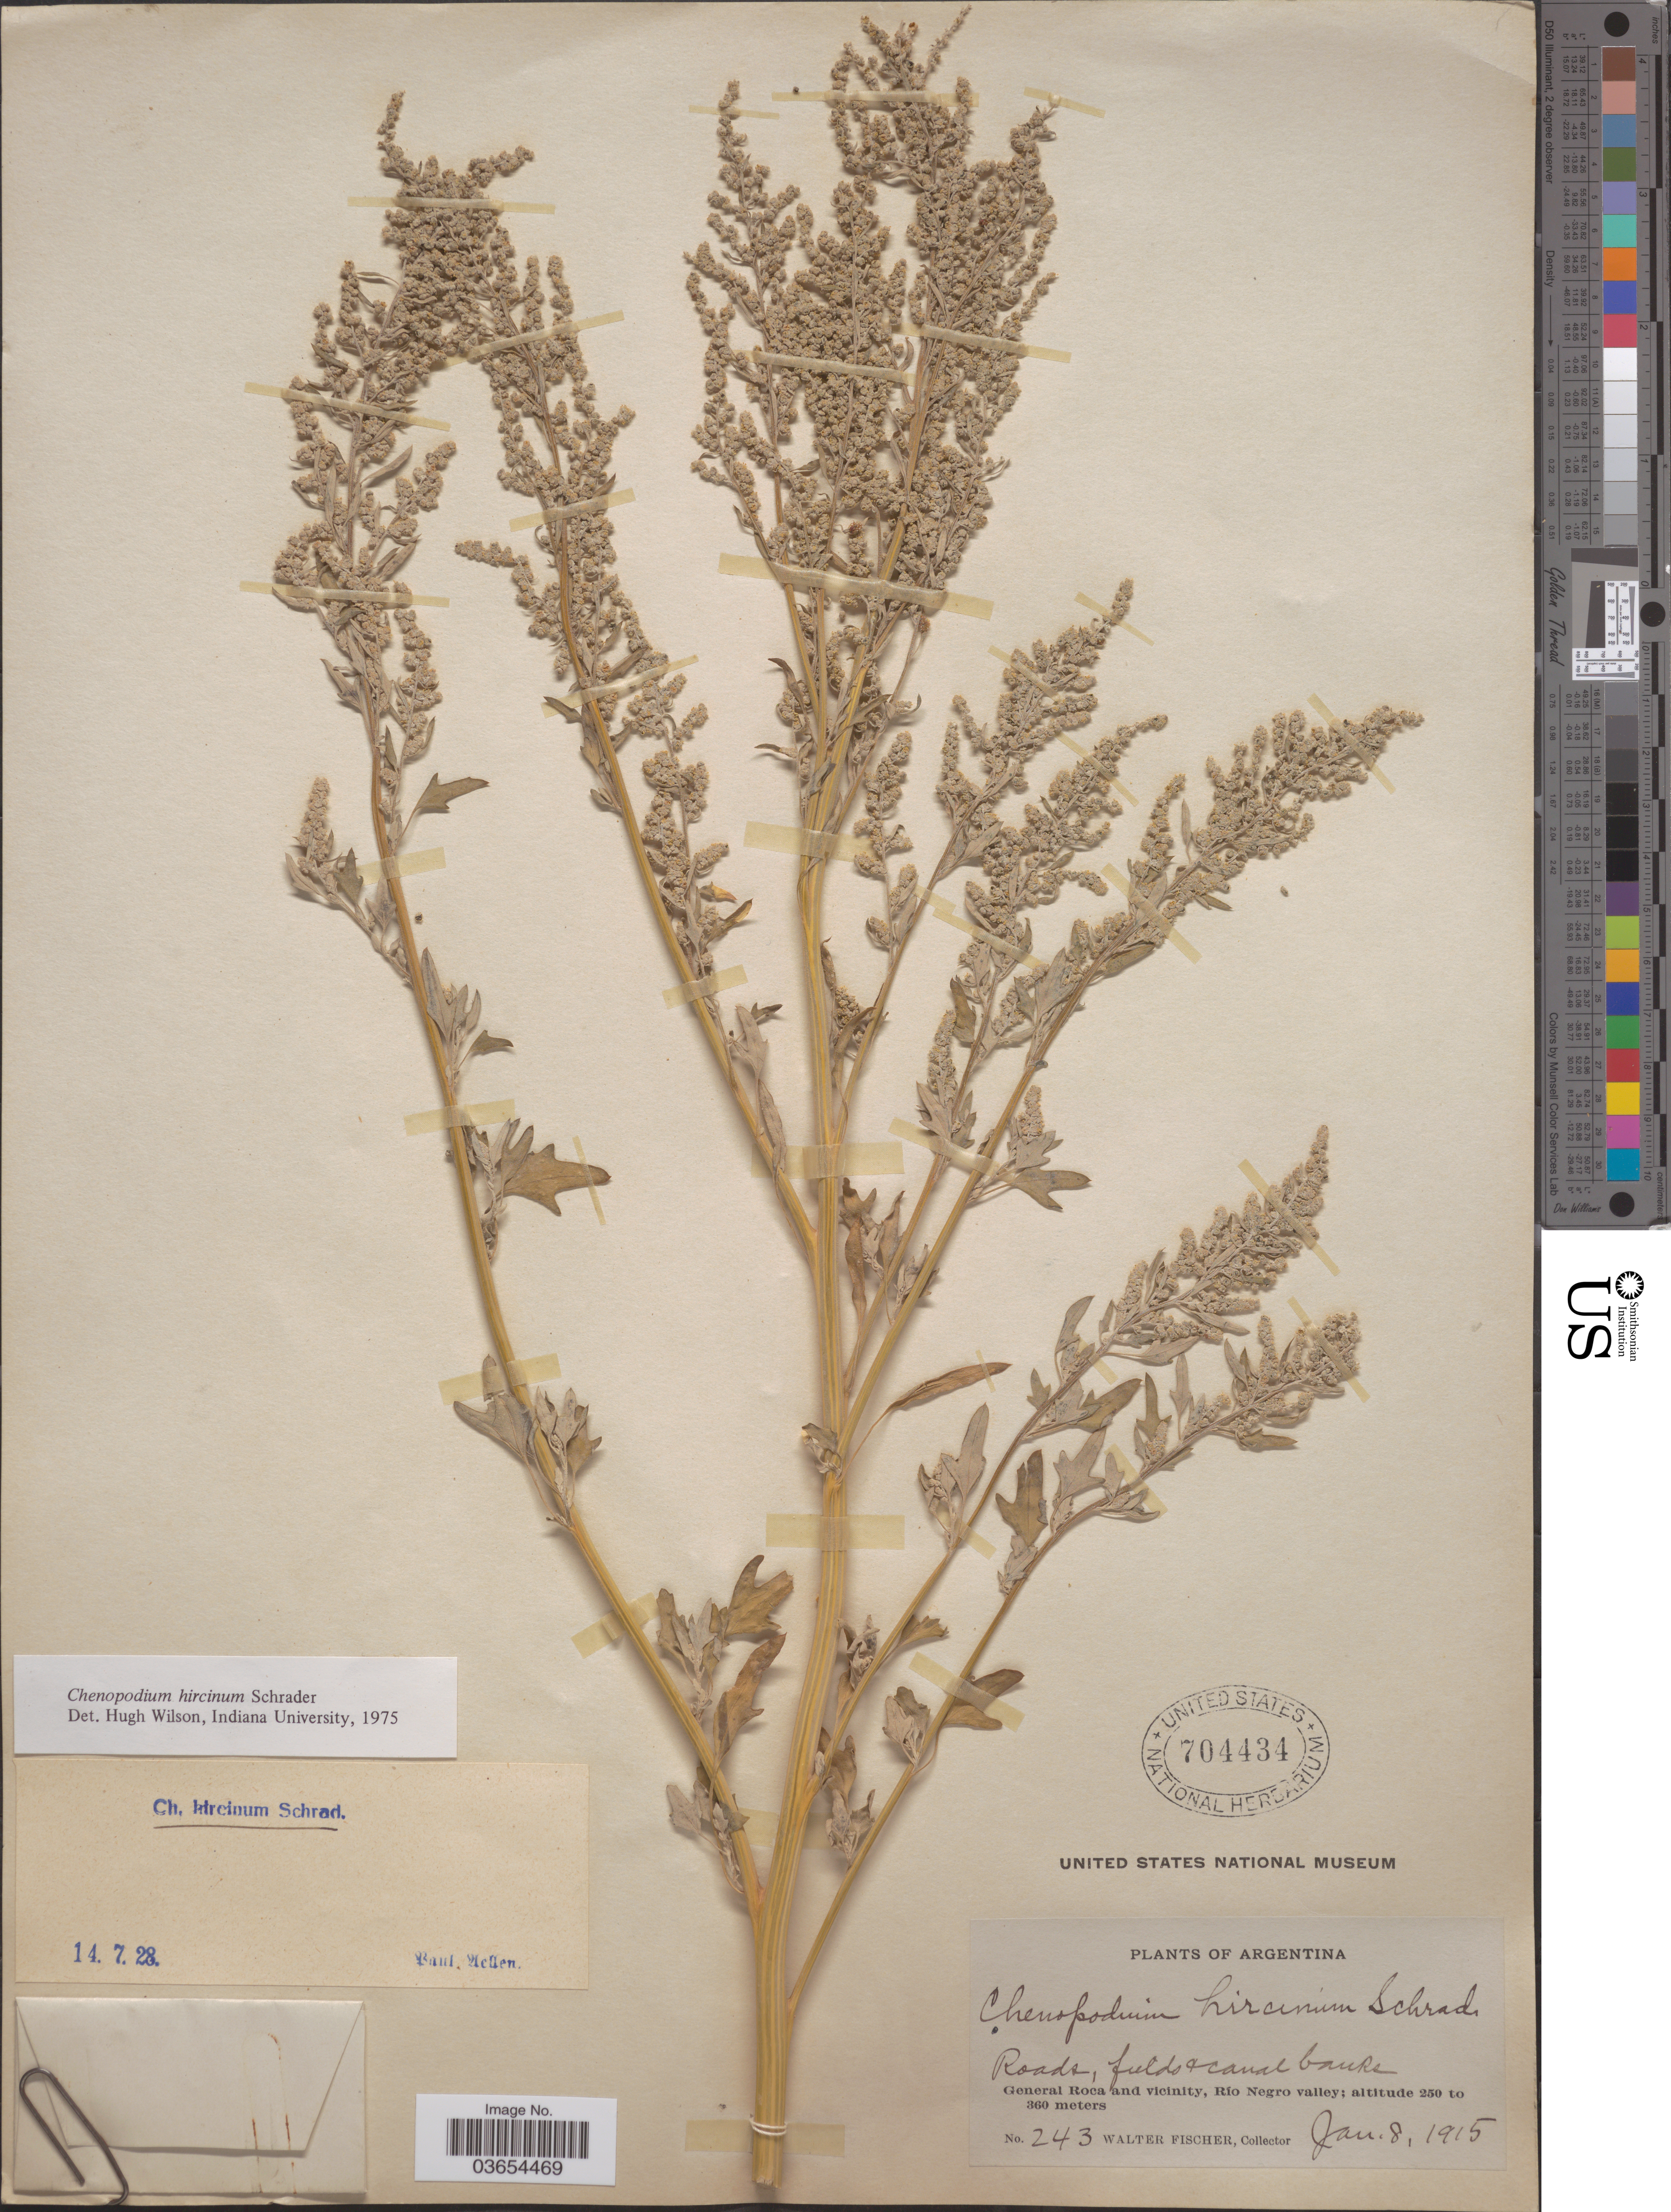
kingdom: Plantae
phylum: Tracheophyta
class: Magnoliopsida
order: Caryophyllales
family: Amaranthaceae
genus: Chenopodium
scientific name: Chenopodium hircinum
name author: Schrad.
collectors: W. Fischer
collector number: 243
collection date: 1915-01-08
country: Argentina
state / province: Rio Negro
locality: Roads, fields & canal banks. General Roca and vicinity, Río Negro valley.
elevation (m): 250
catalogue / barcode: US 704434